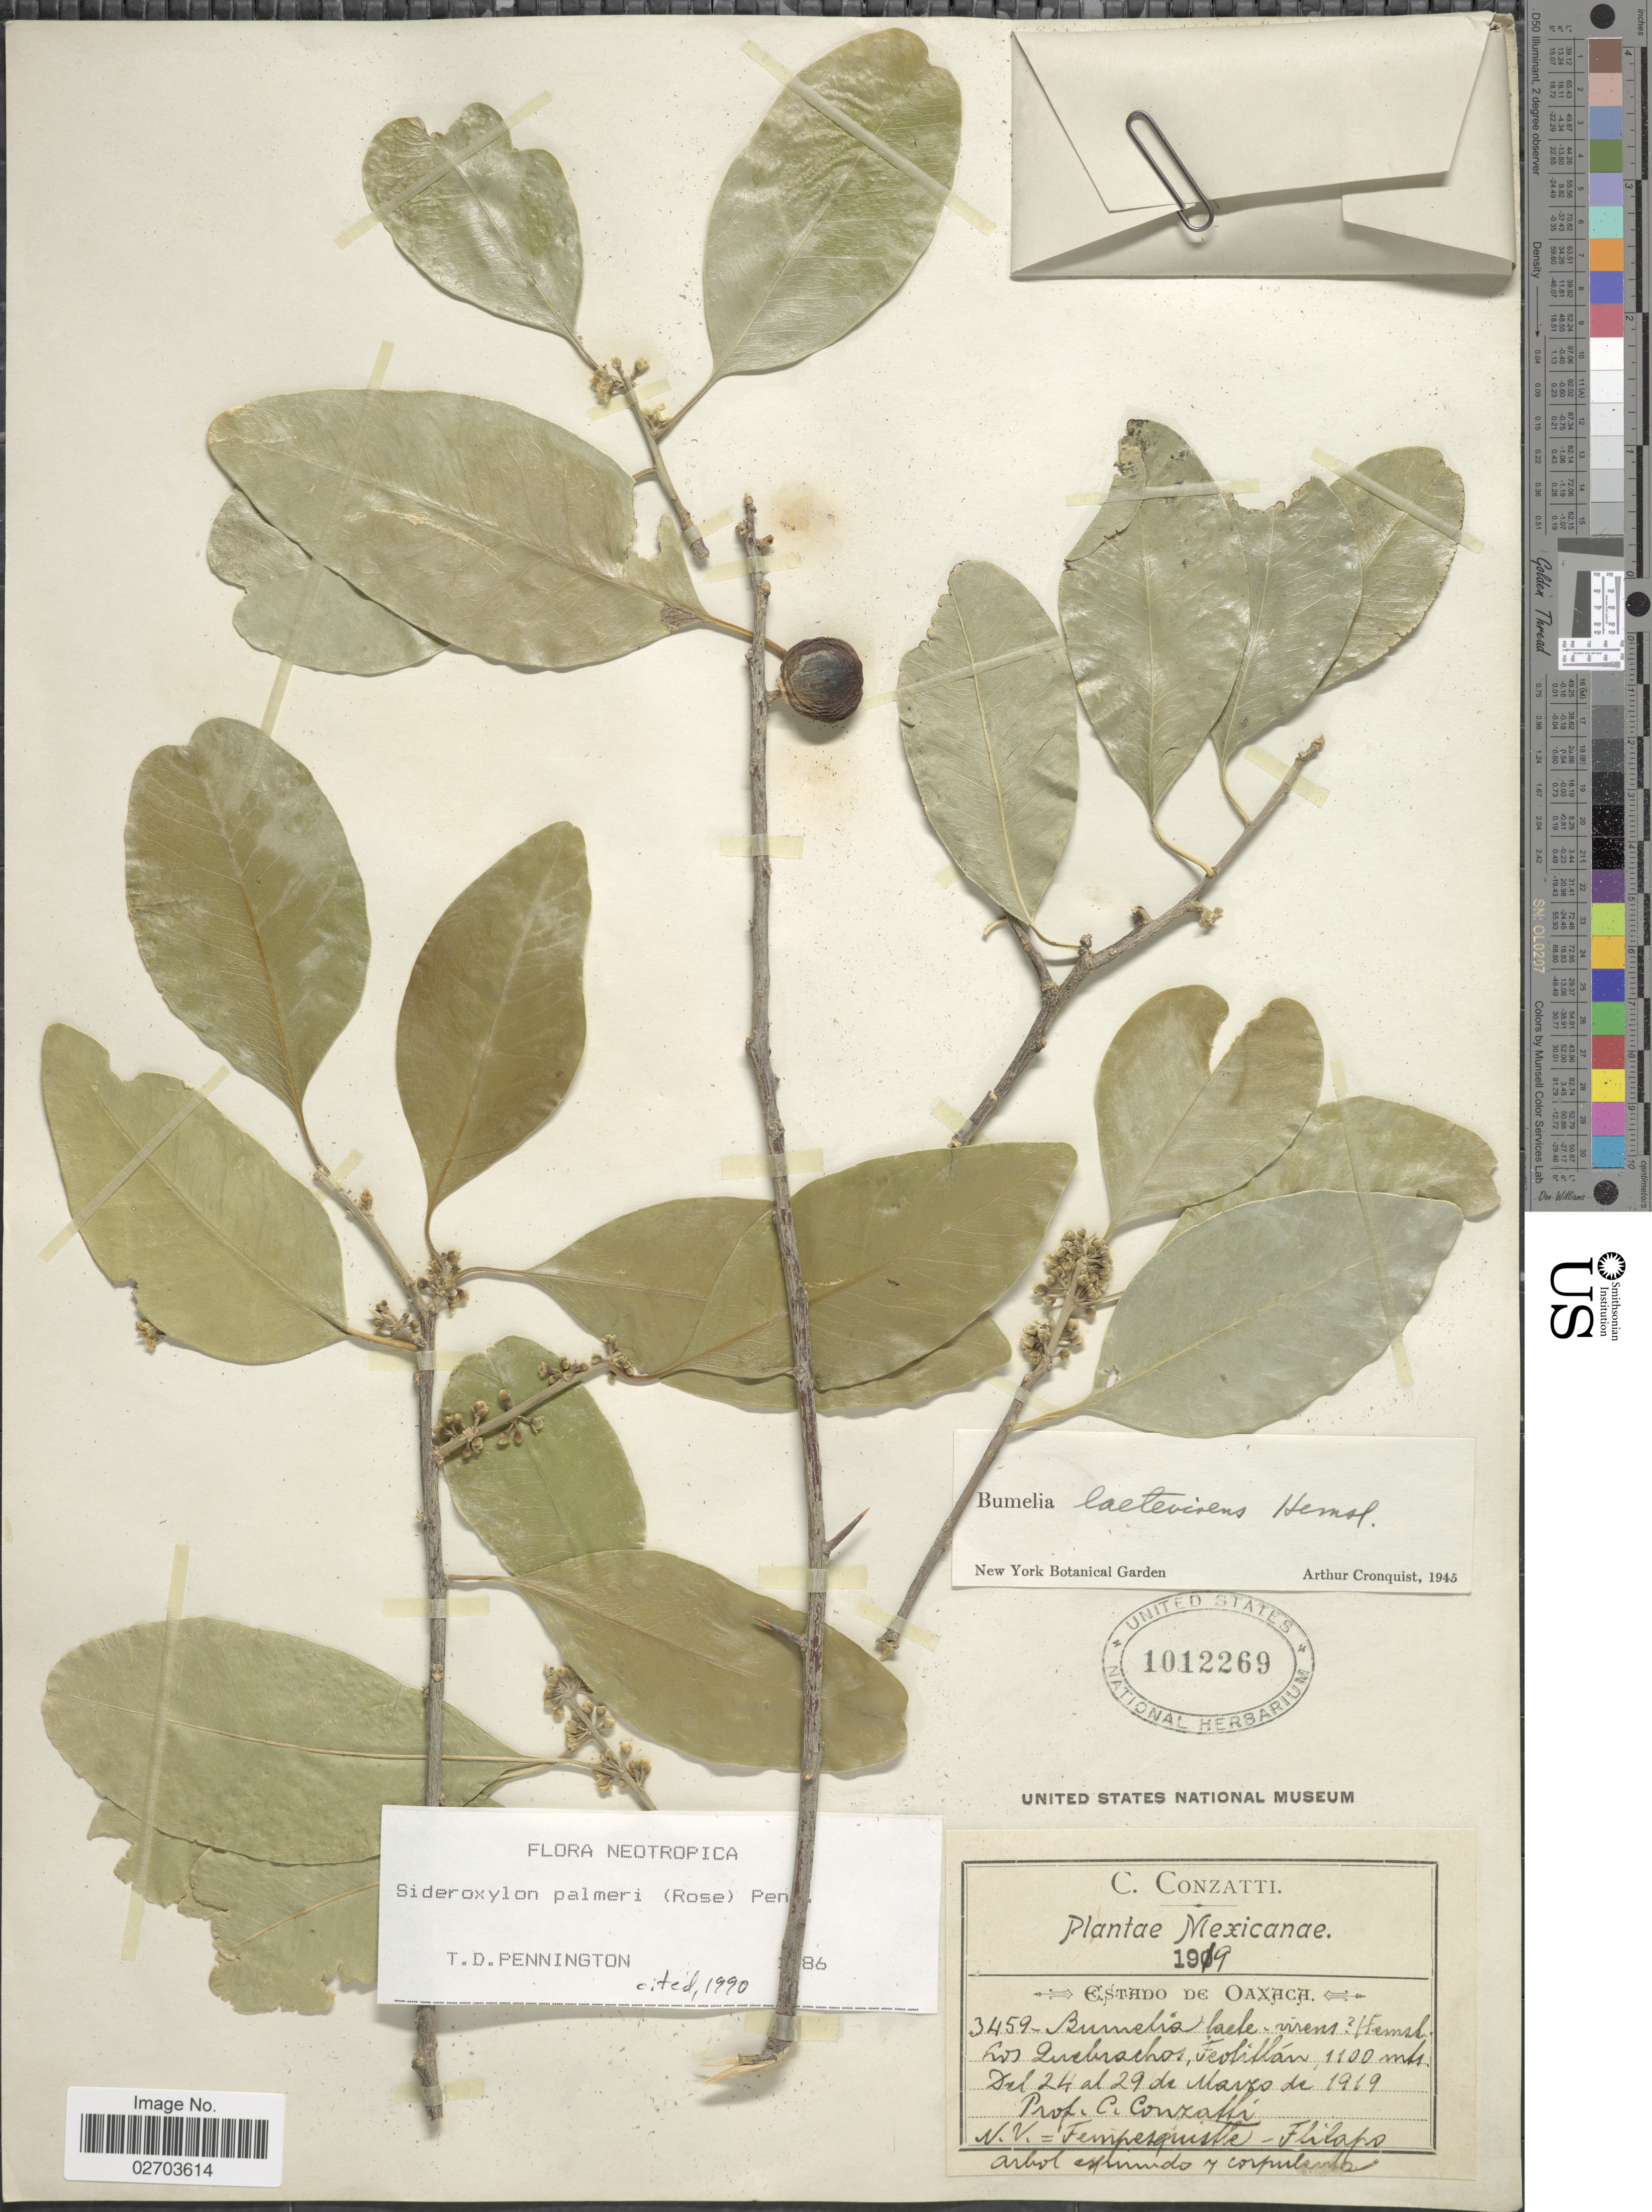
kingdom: Plantae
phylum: Tracheophyta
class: Magnoliopsida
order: Ericales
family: Sapotaceae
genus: Sideroxylon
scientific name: Sideroxylon palmeri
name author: (Rose) T.D. Penn.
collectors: C. Conzatti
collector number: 3459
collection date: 1919-03-24/1919-03-29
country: Mexico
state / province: Oaxaca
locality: Los Quebrachos, Teotitlan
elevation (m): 1100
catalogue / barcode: US 1012269